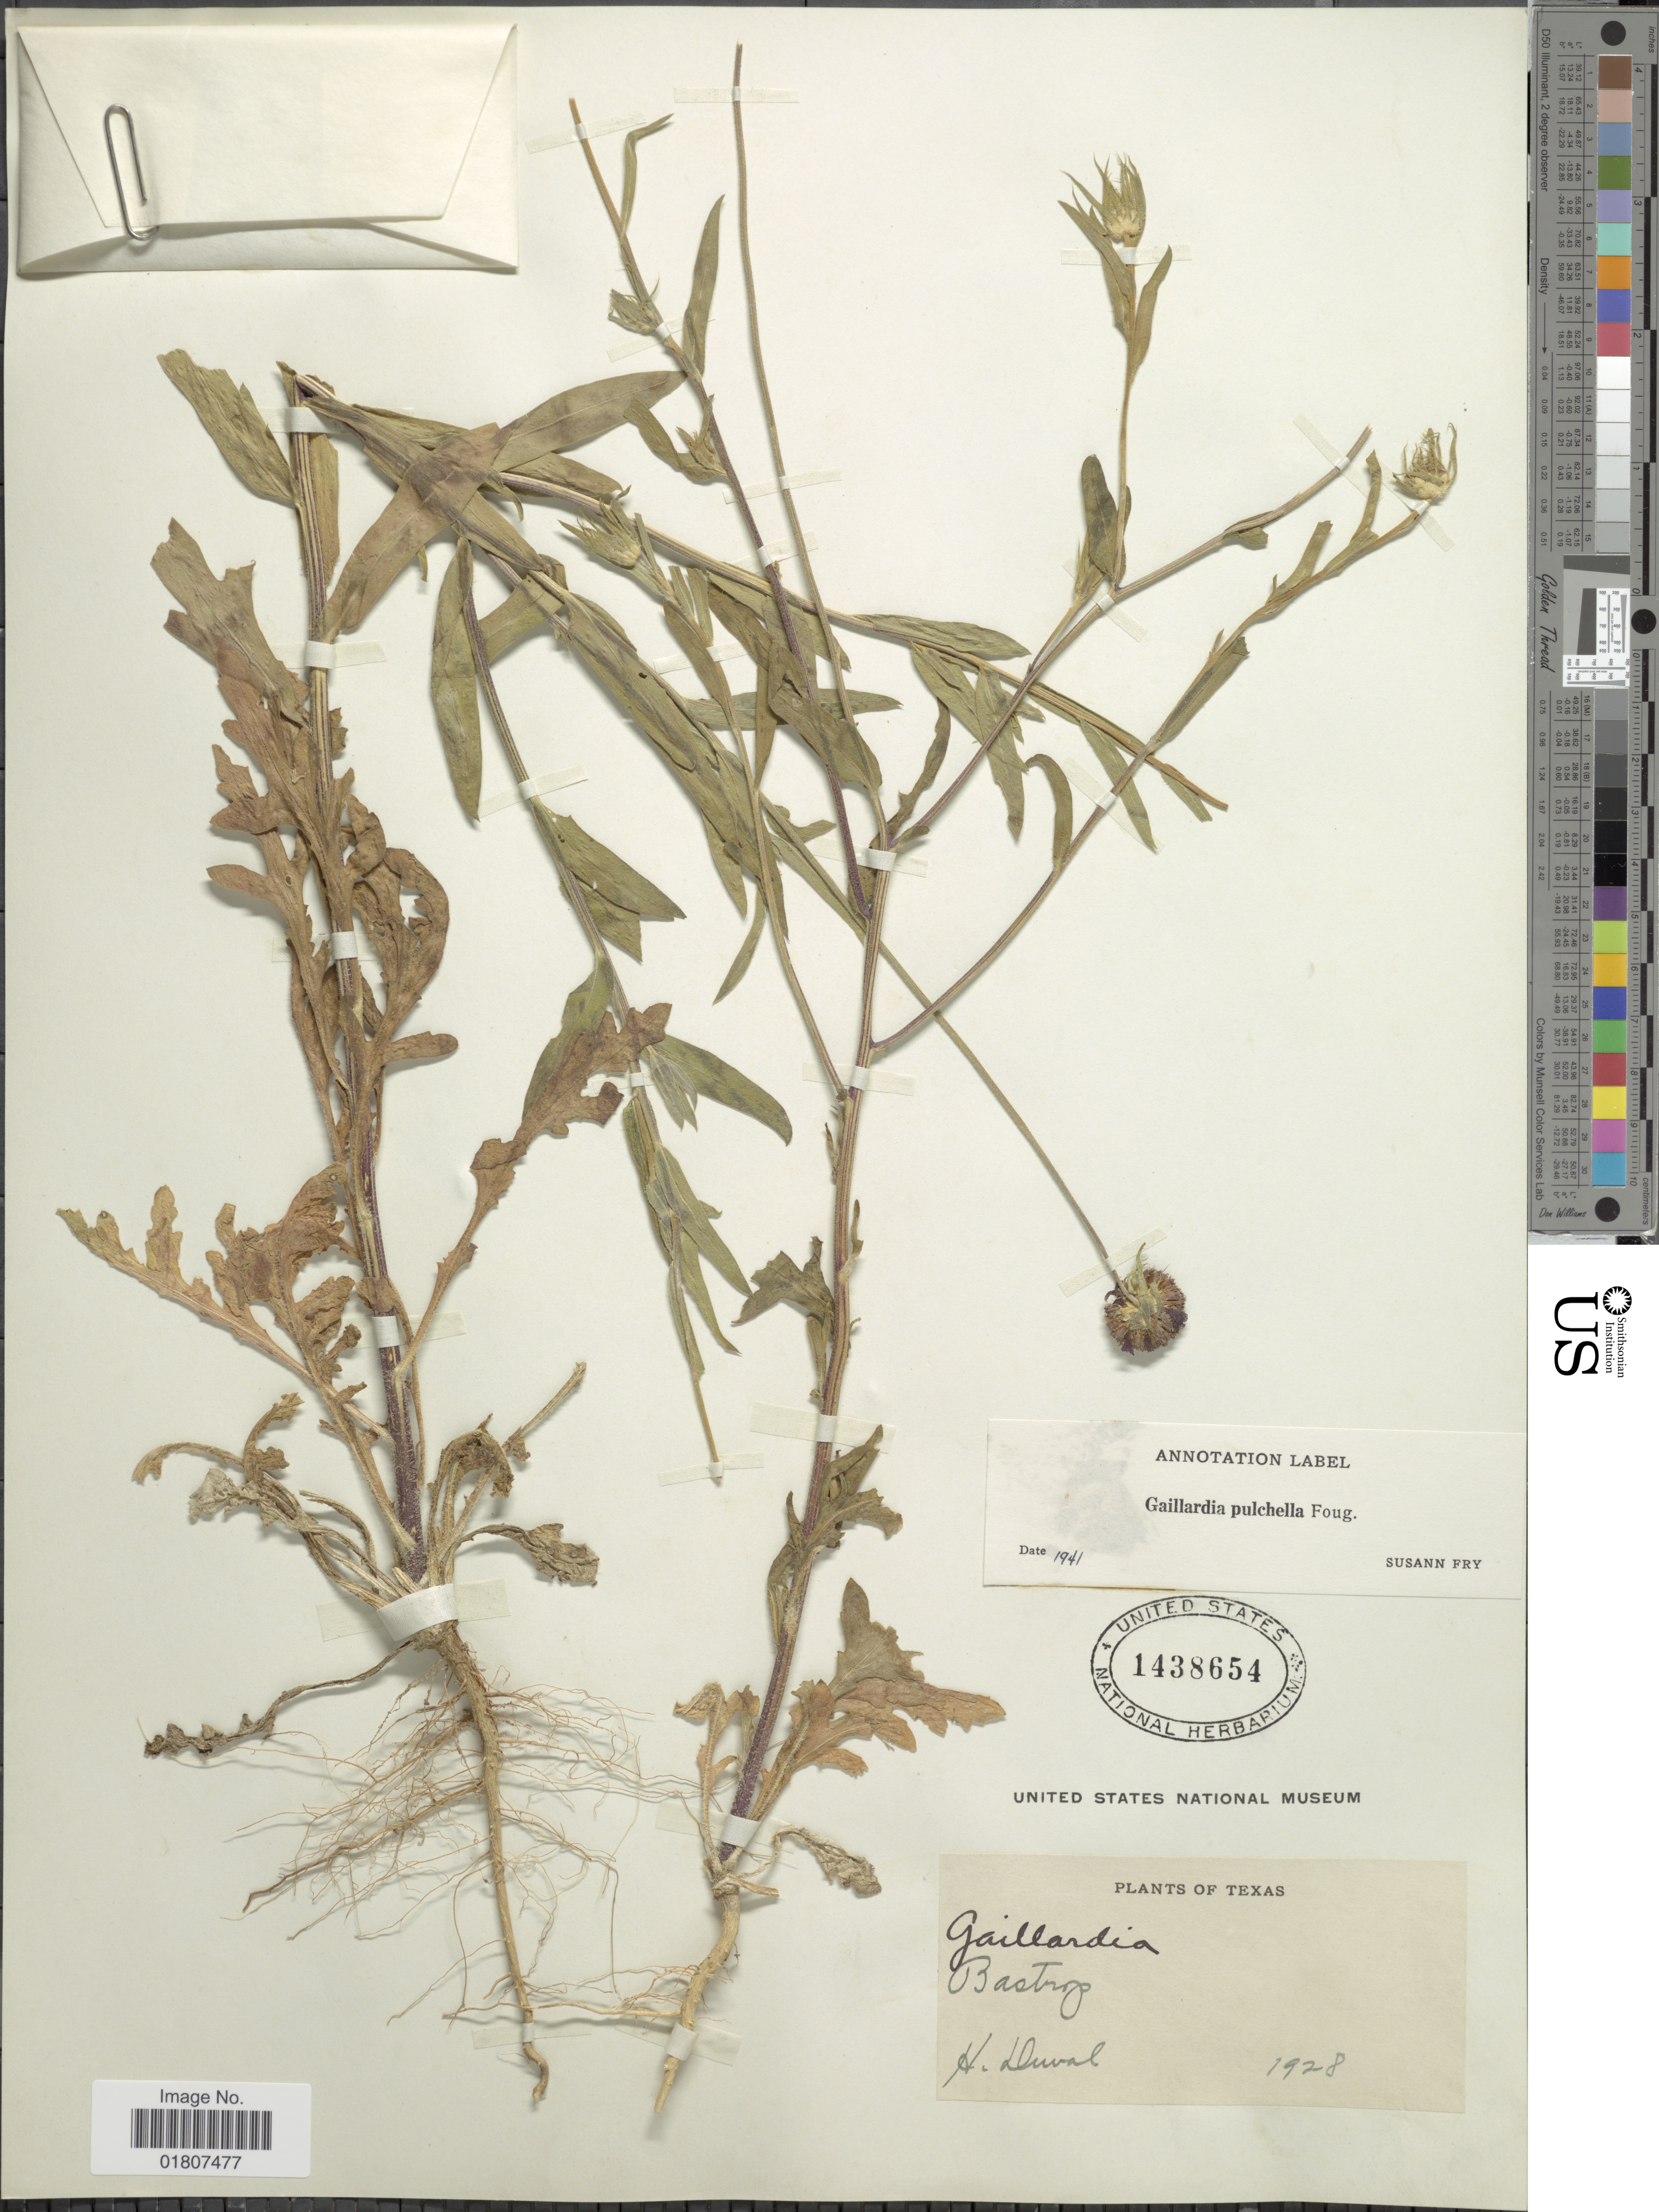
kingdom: Plantae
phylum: Tracheophyta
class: Magnoliopsida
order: Asterales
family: Asteraceae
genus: Gaillardia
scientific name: Gaillardia pulchella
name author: Foug.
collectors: H. Duval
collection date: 1928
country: United States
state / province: Texas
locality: Bastrop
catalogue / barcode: US 1438654